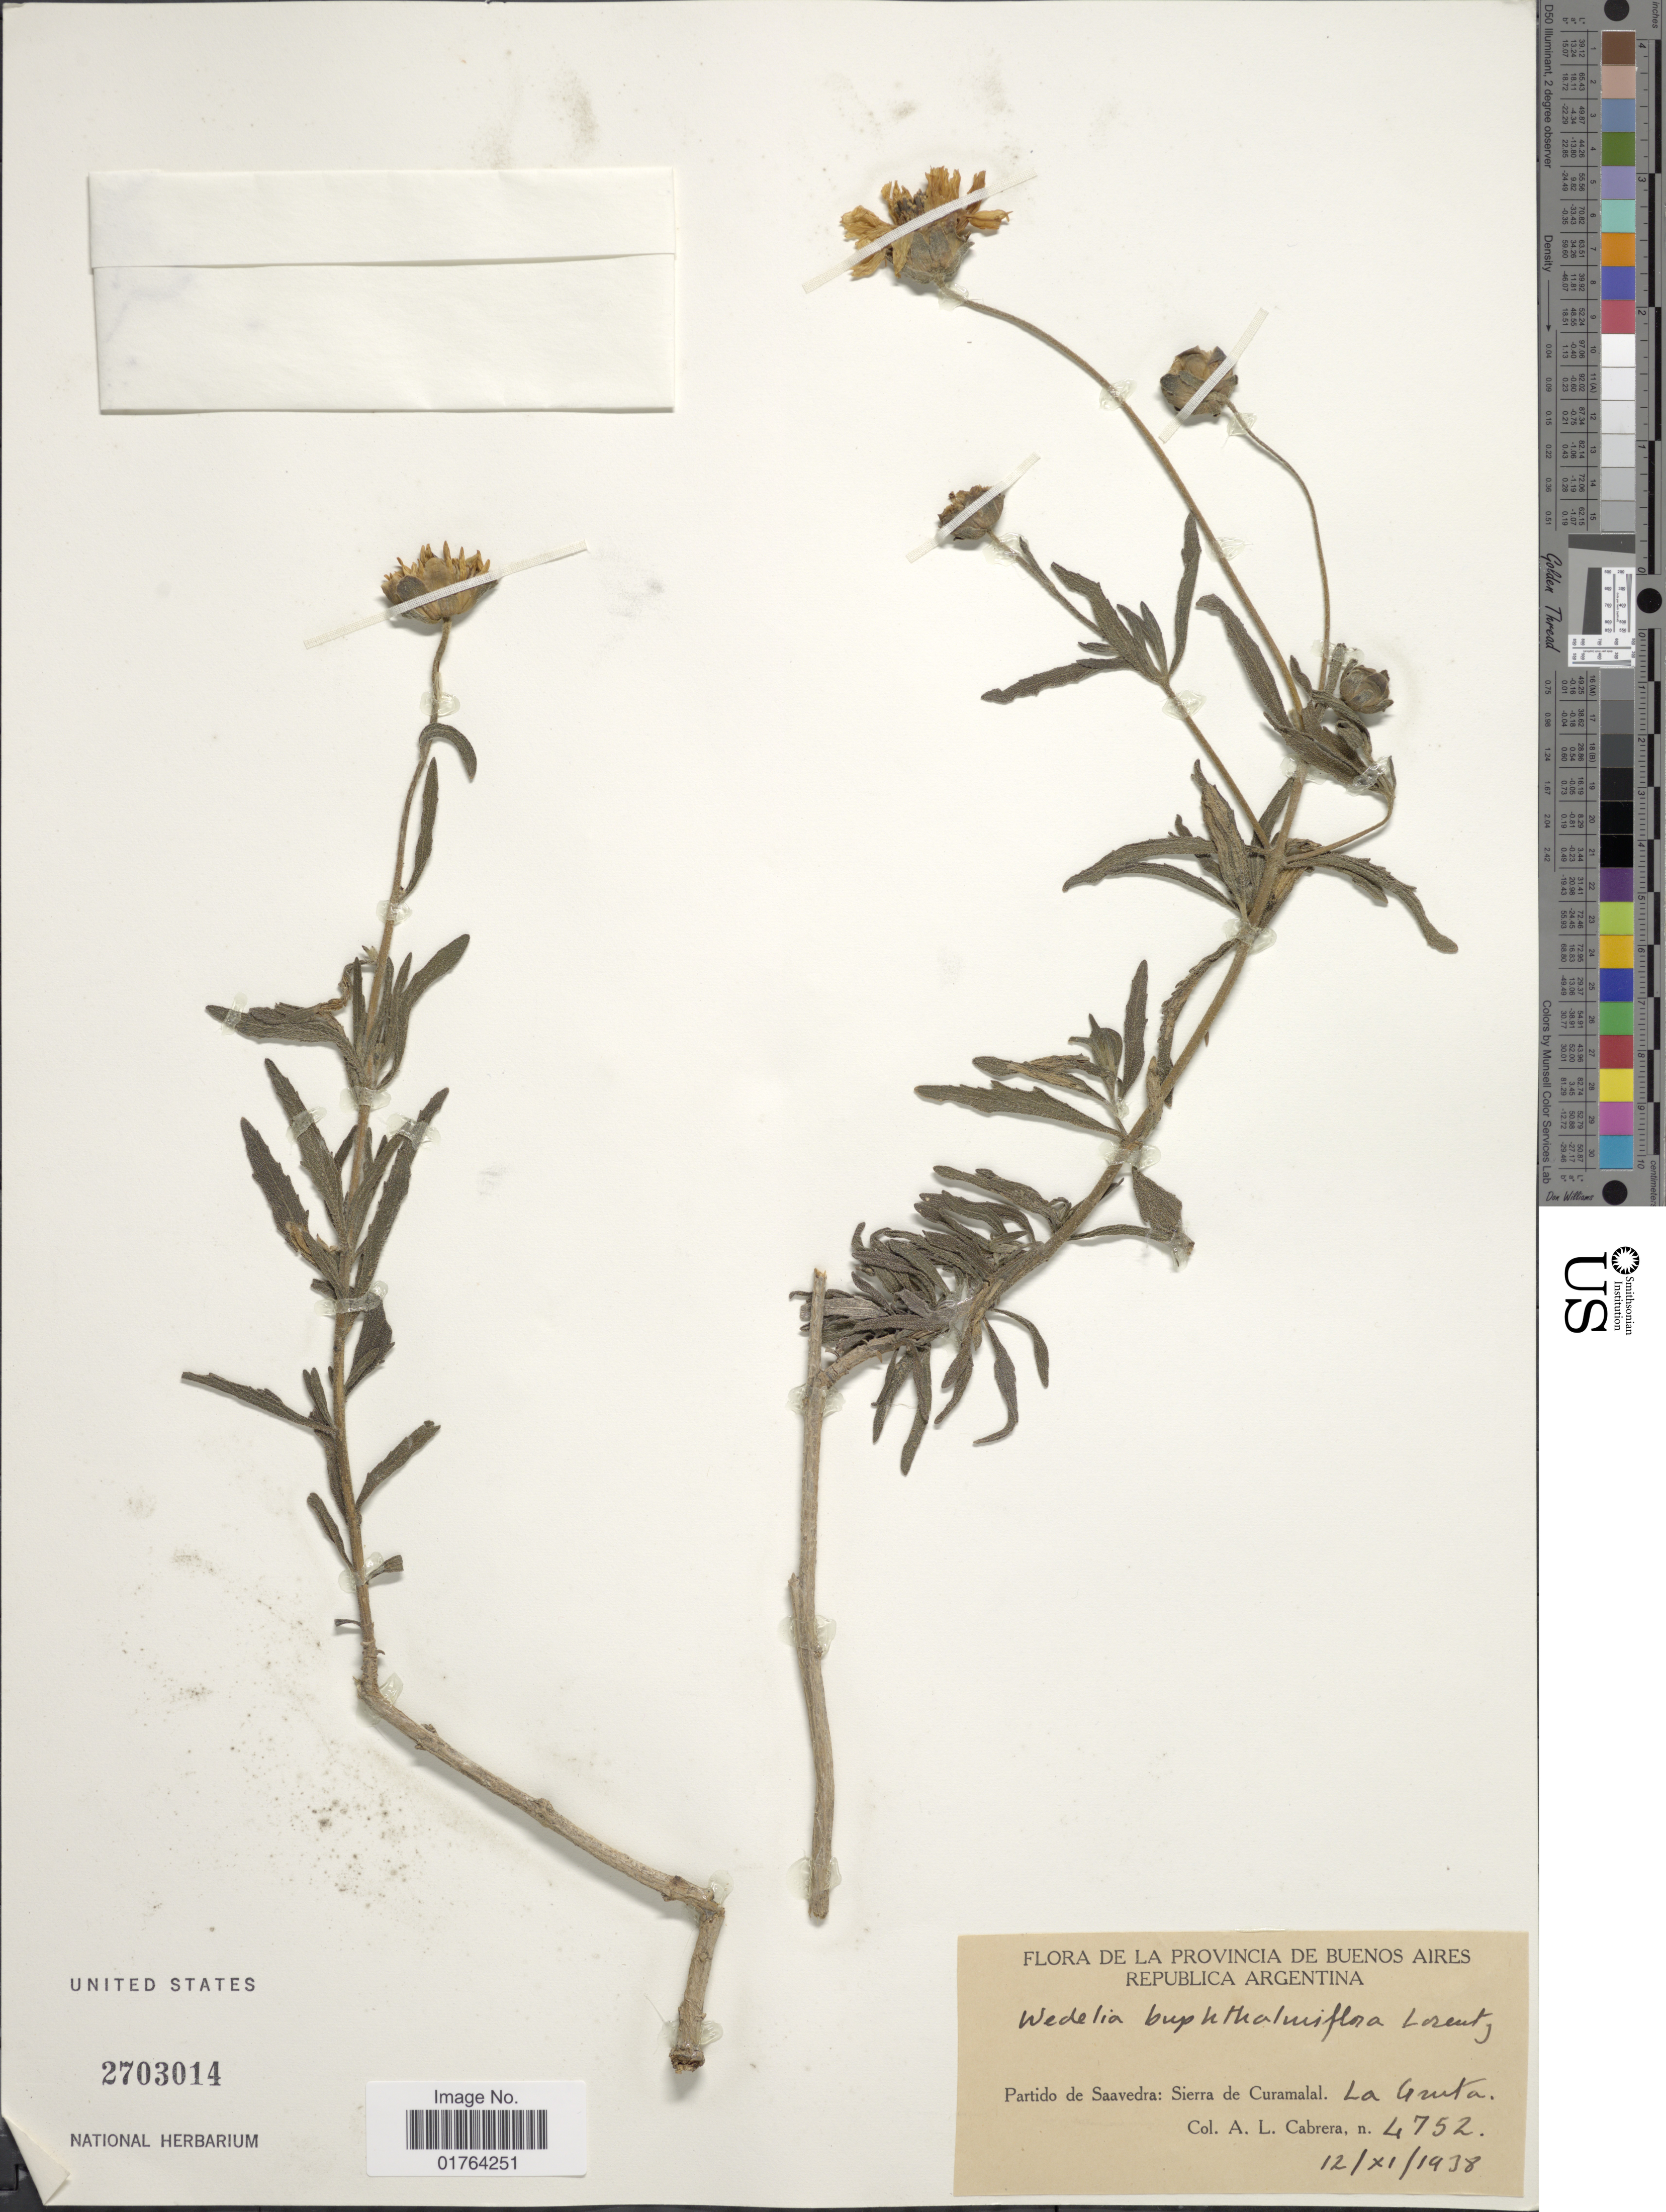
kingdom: Plantae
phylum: Tracheophyta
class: Magnoliopsida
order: Asterales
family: Asteraceae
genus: Wedelia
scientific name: Wedelia buphtalmiflora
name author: Lorentz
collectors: A. L. Cabrera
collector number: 4752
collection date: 1938-11-12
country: Argentina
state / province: Buenos Aires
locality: De La Provincia de Buenos Aires, Partido de Saavedra: Sierra de Curamalal, La Guitra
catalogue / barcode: US 2703014